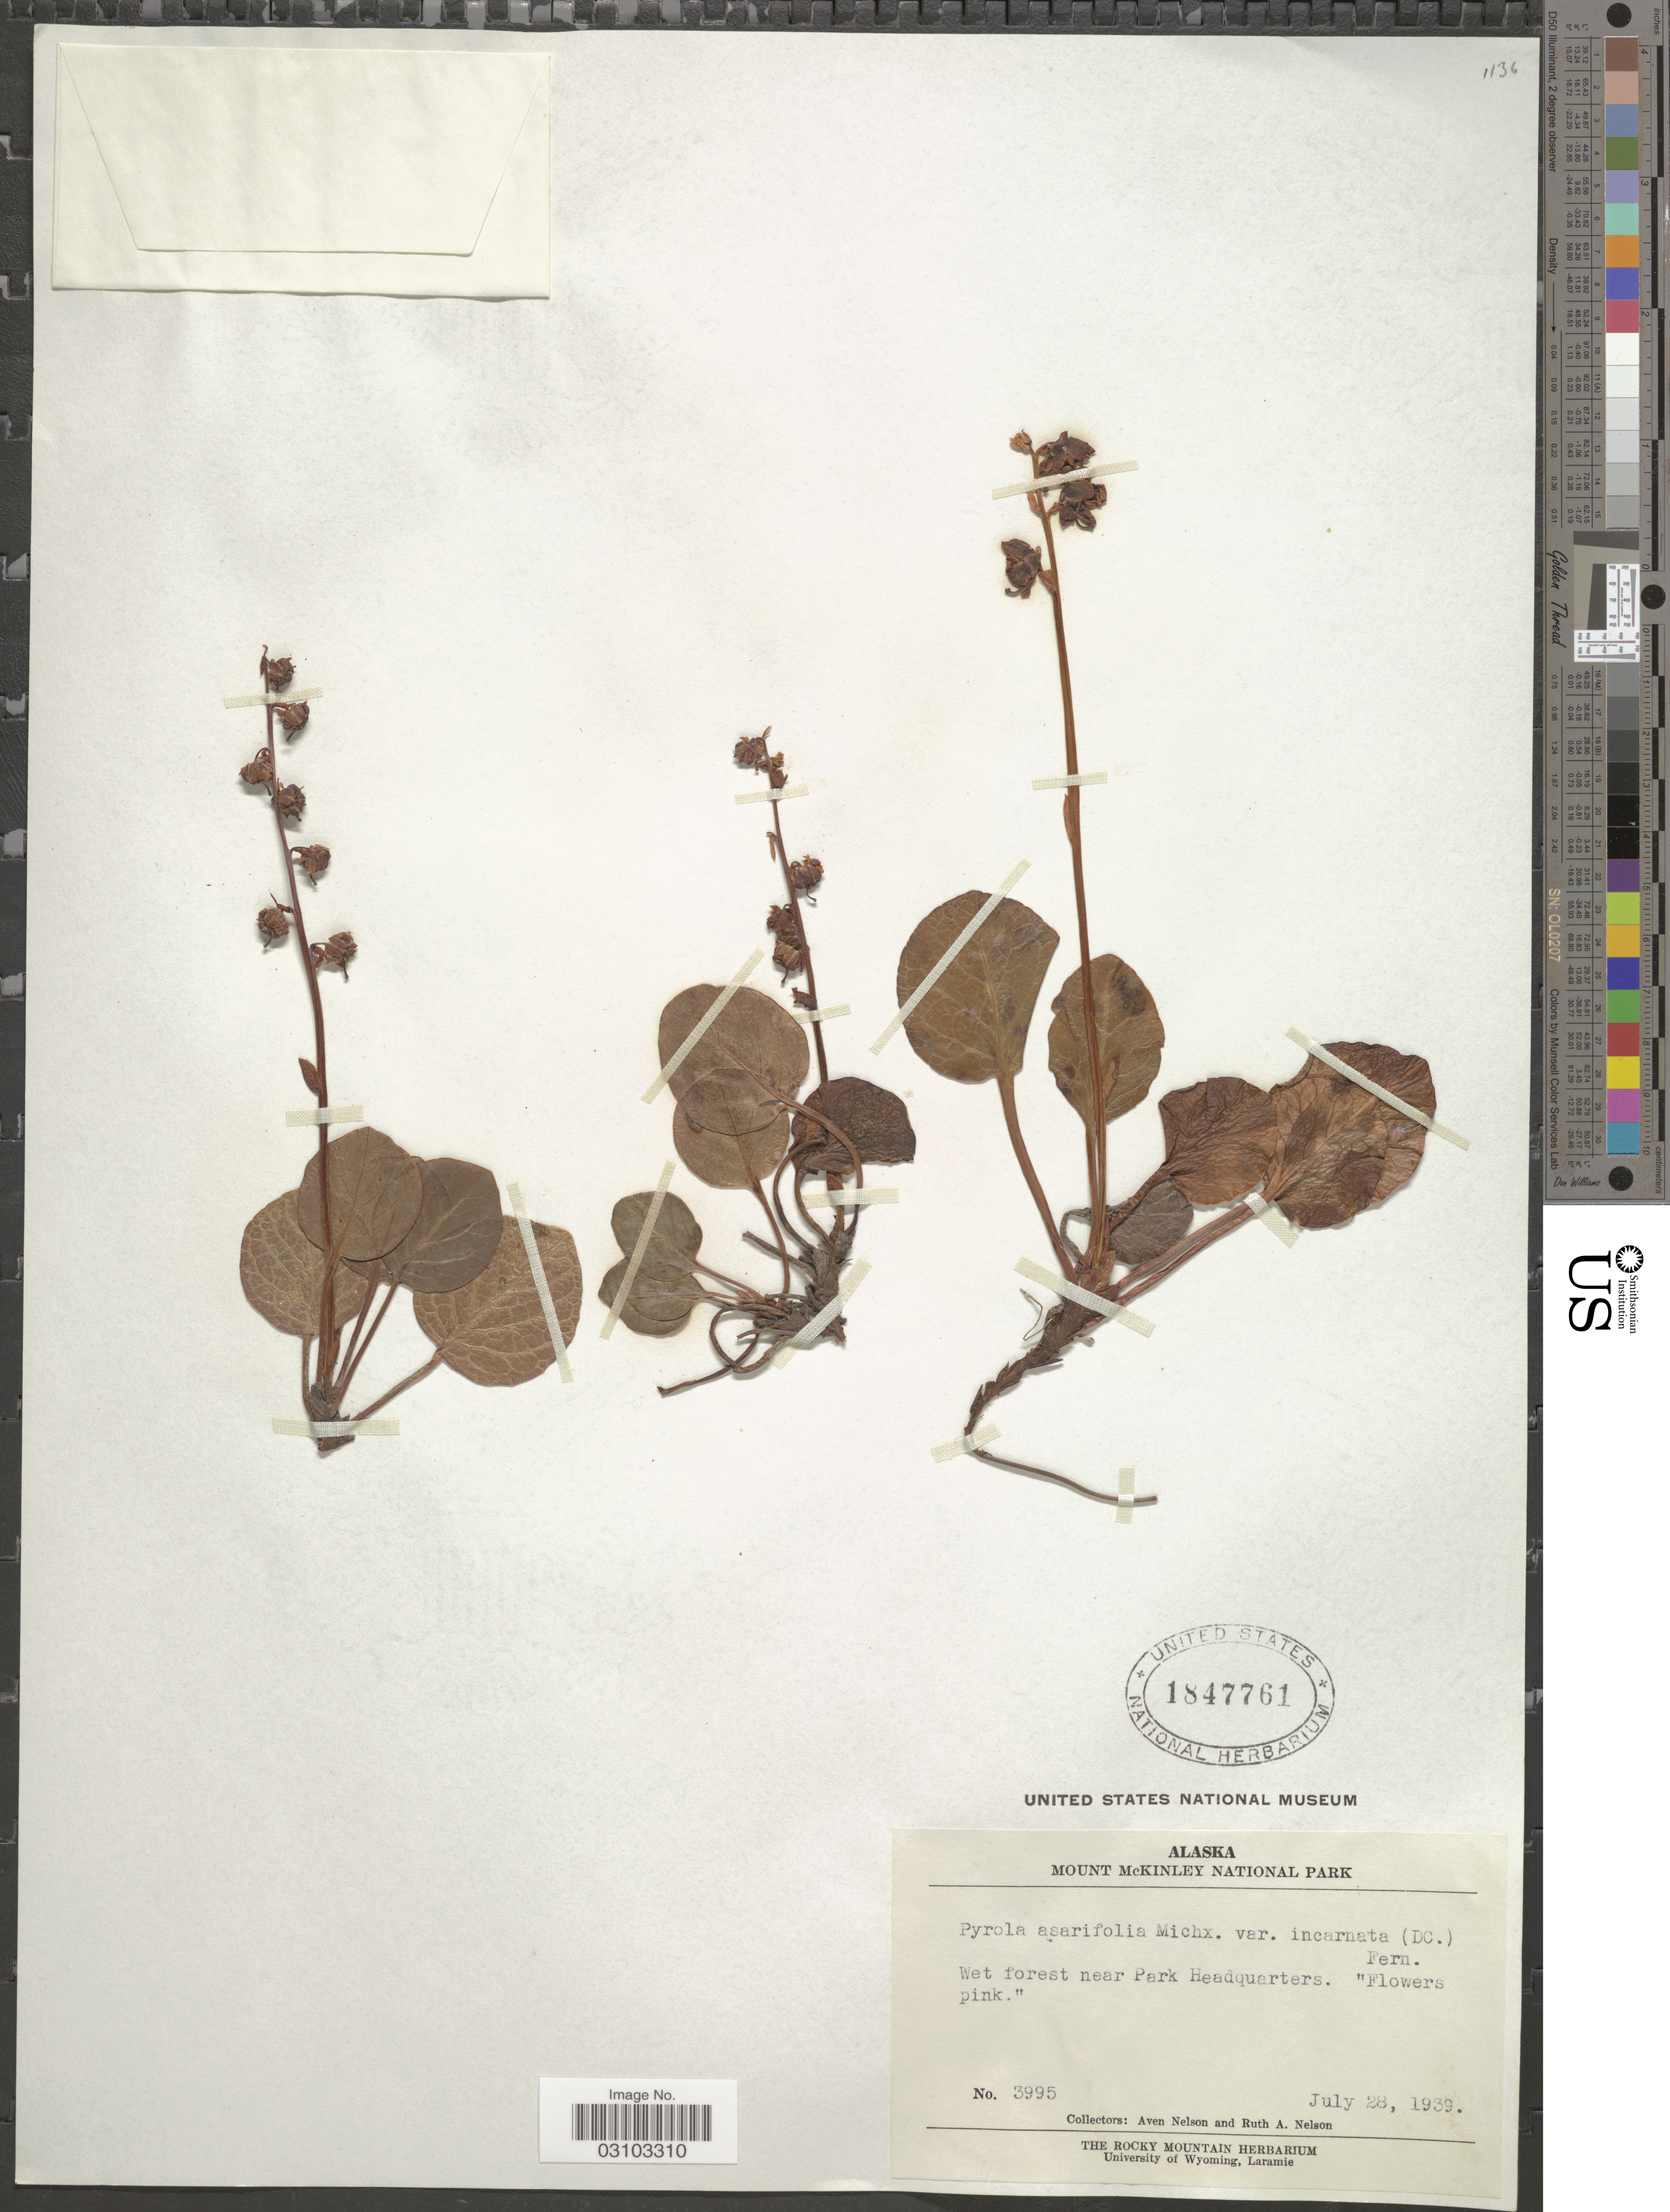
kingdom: Plantae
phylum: Tracheophyta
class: Magnoliopsida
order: Ericales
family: Ericaceae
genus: Pyrola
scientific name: Pyrola asarifolia subsp. incarnata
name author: (DC.) Haber & Hideki Takah.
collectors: A. Nelson & R. A. Nelson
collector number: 3995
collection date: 1939-07-28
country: United States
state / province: Alaska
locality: Mount McKinley National Park, Wet forest near Park Headquarters.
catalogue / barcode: US 1847761